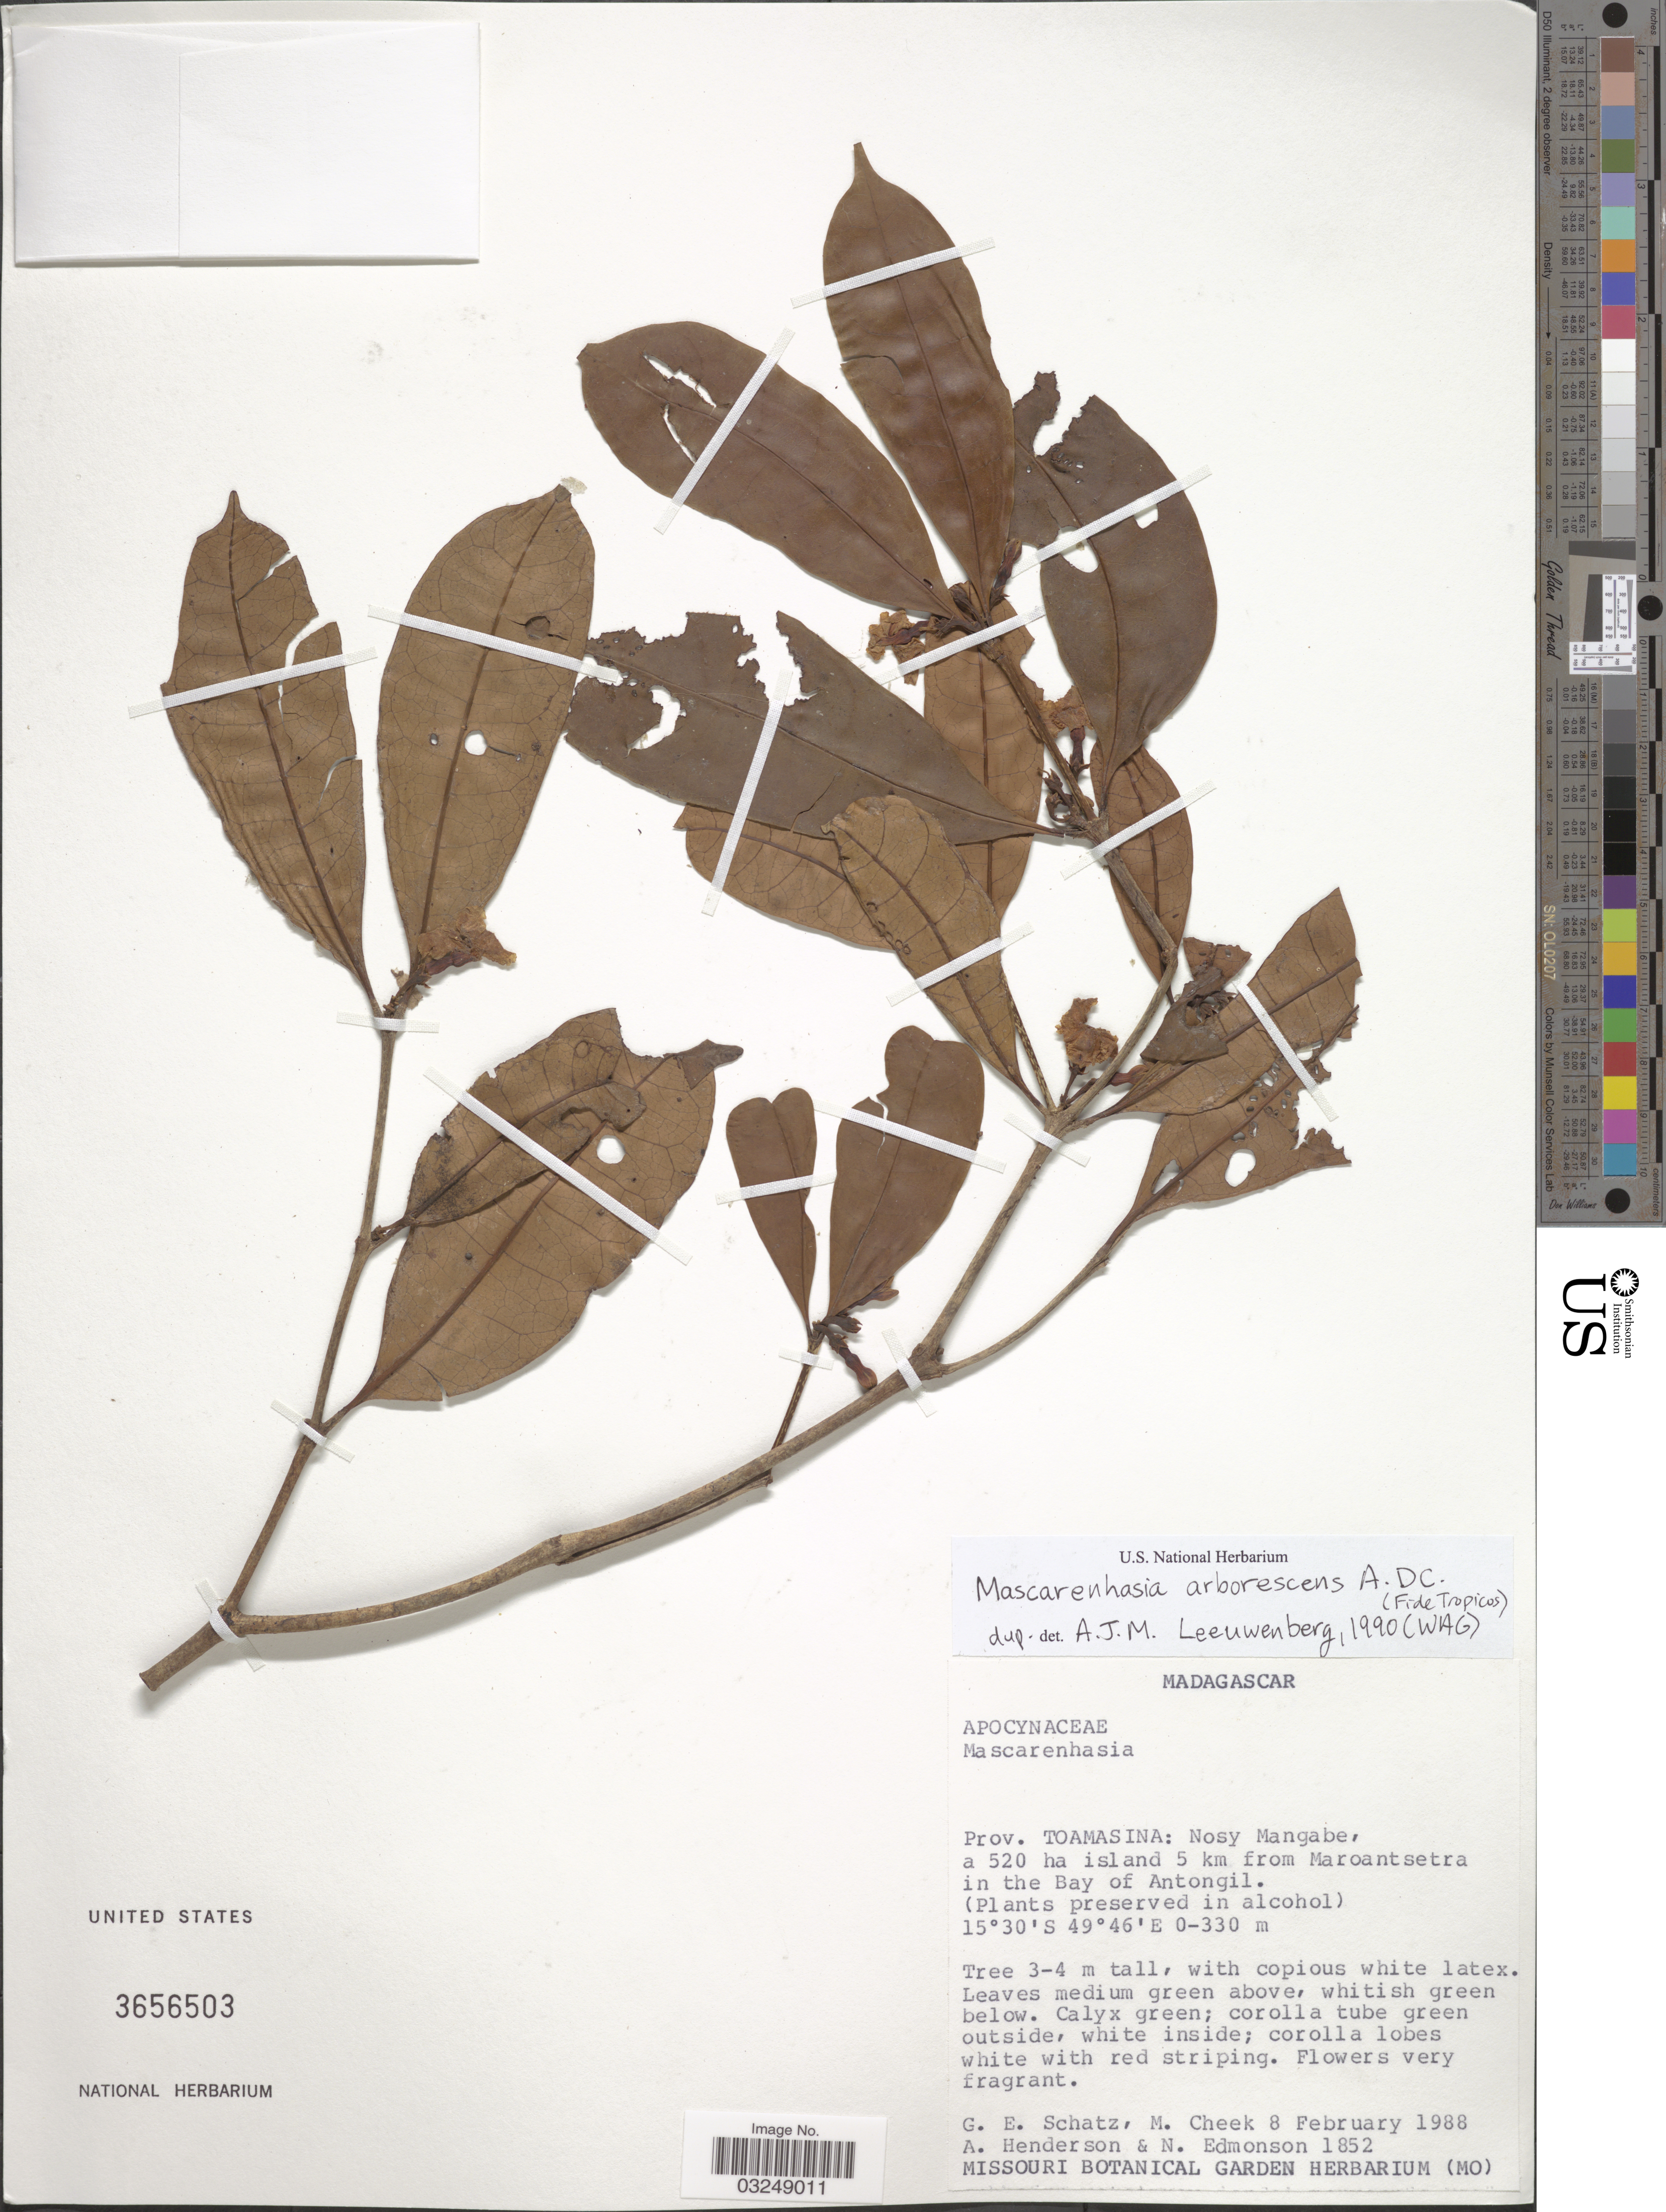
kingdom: Plantae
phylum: Tracheophyta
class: Magnoliopsida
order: Gentianales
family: Apocynaceae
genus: Mascarenhasia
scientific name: Mascarenhasia arborescens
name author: A. DC.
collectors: G. Schatz, M. Cheek, A. Henderson & N. Edmonson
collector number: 1852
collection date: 1988-02-08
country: Madagascar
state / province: Analanjirofo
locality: Nosy Mangabe, a 520 ha island 5 km from Maroantsetra in the Bay of Antongil.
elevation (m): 0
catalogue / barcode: US 3656503